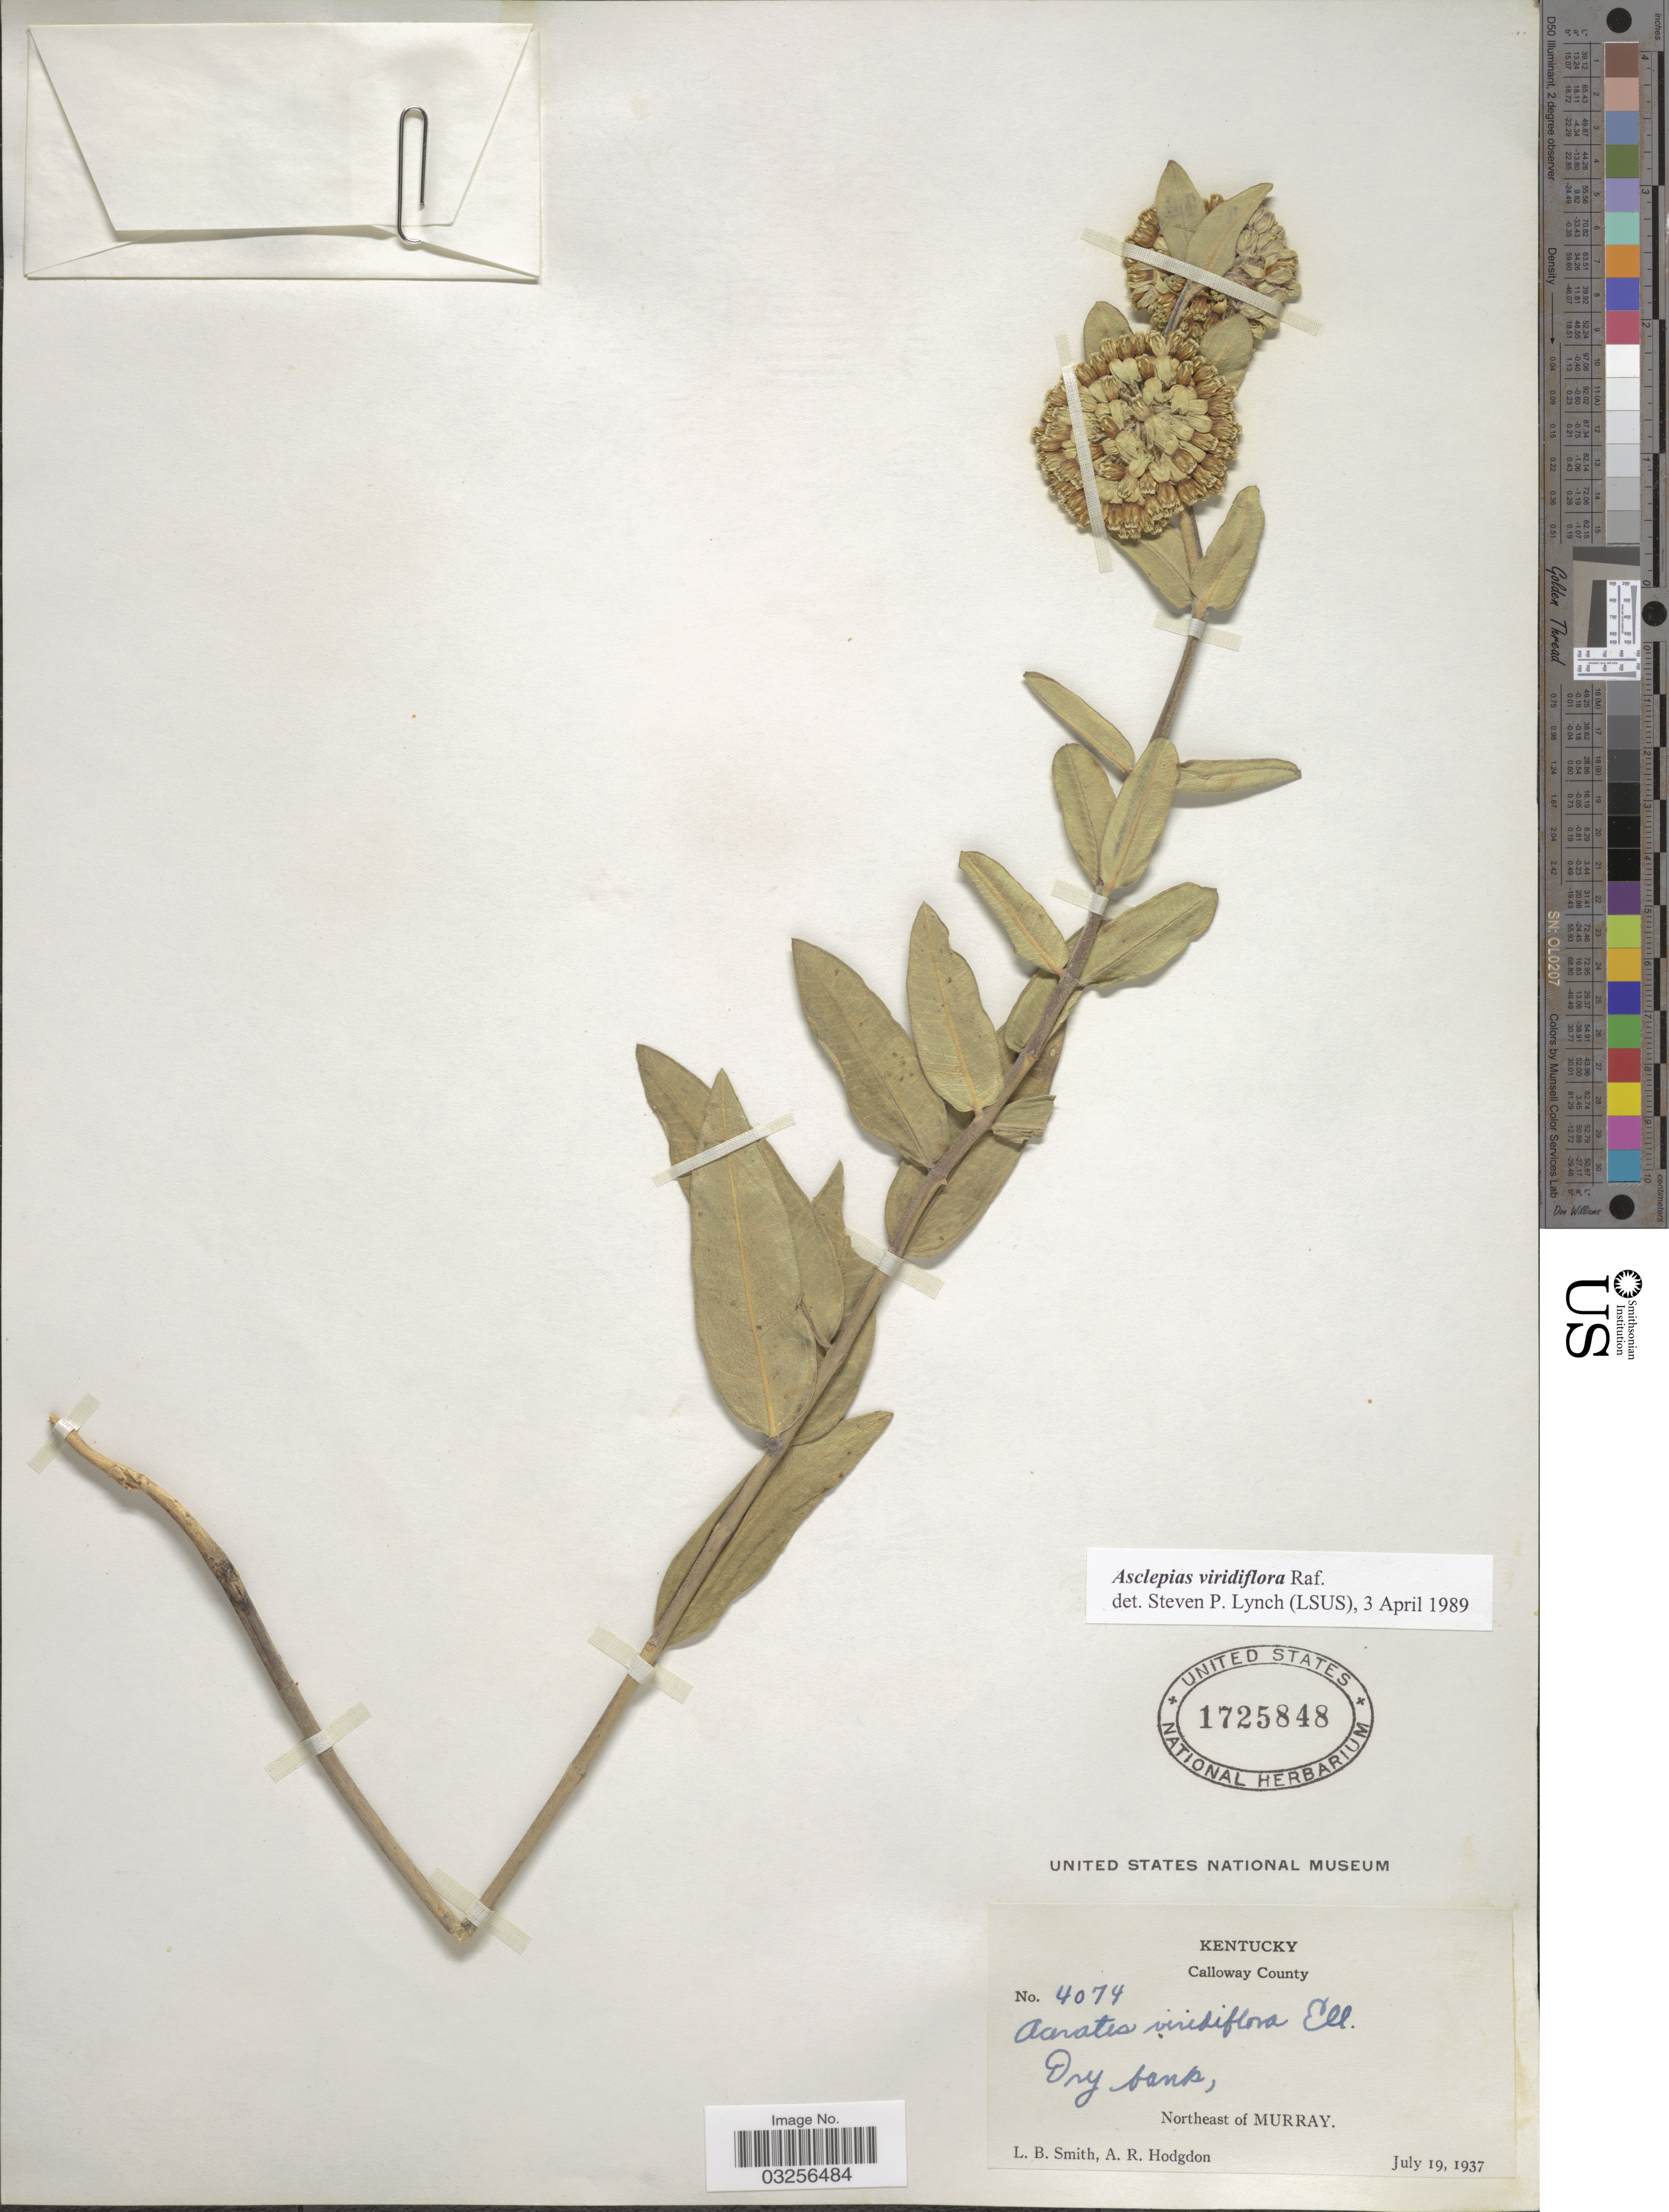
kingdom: Plantae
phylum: Tracheophyta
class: Magnoliopsida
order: Gentianales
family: Apocynaceae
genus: Asclepias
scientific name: Asclepias viridiflora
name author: Raf.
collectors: L. Smith & A. R. Hodgdon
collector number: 4074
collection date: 1937-07-19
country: United States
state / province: Kentucky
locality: Calloway County. Northeast of Murray.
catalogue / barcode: US 1725848